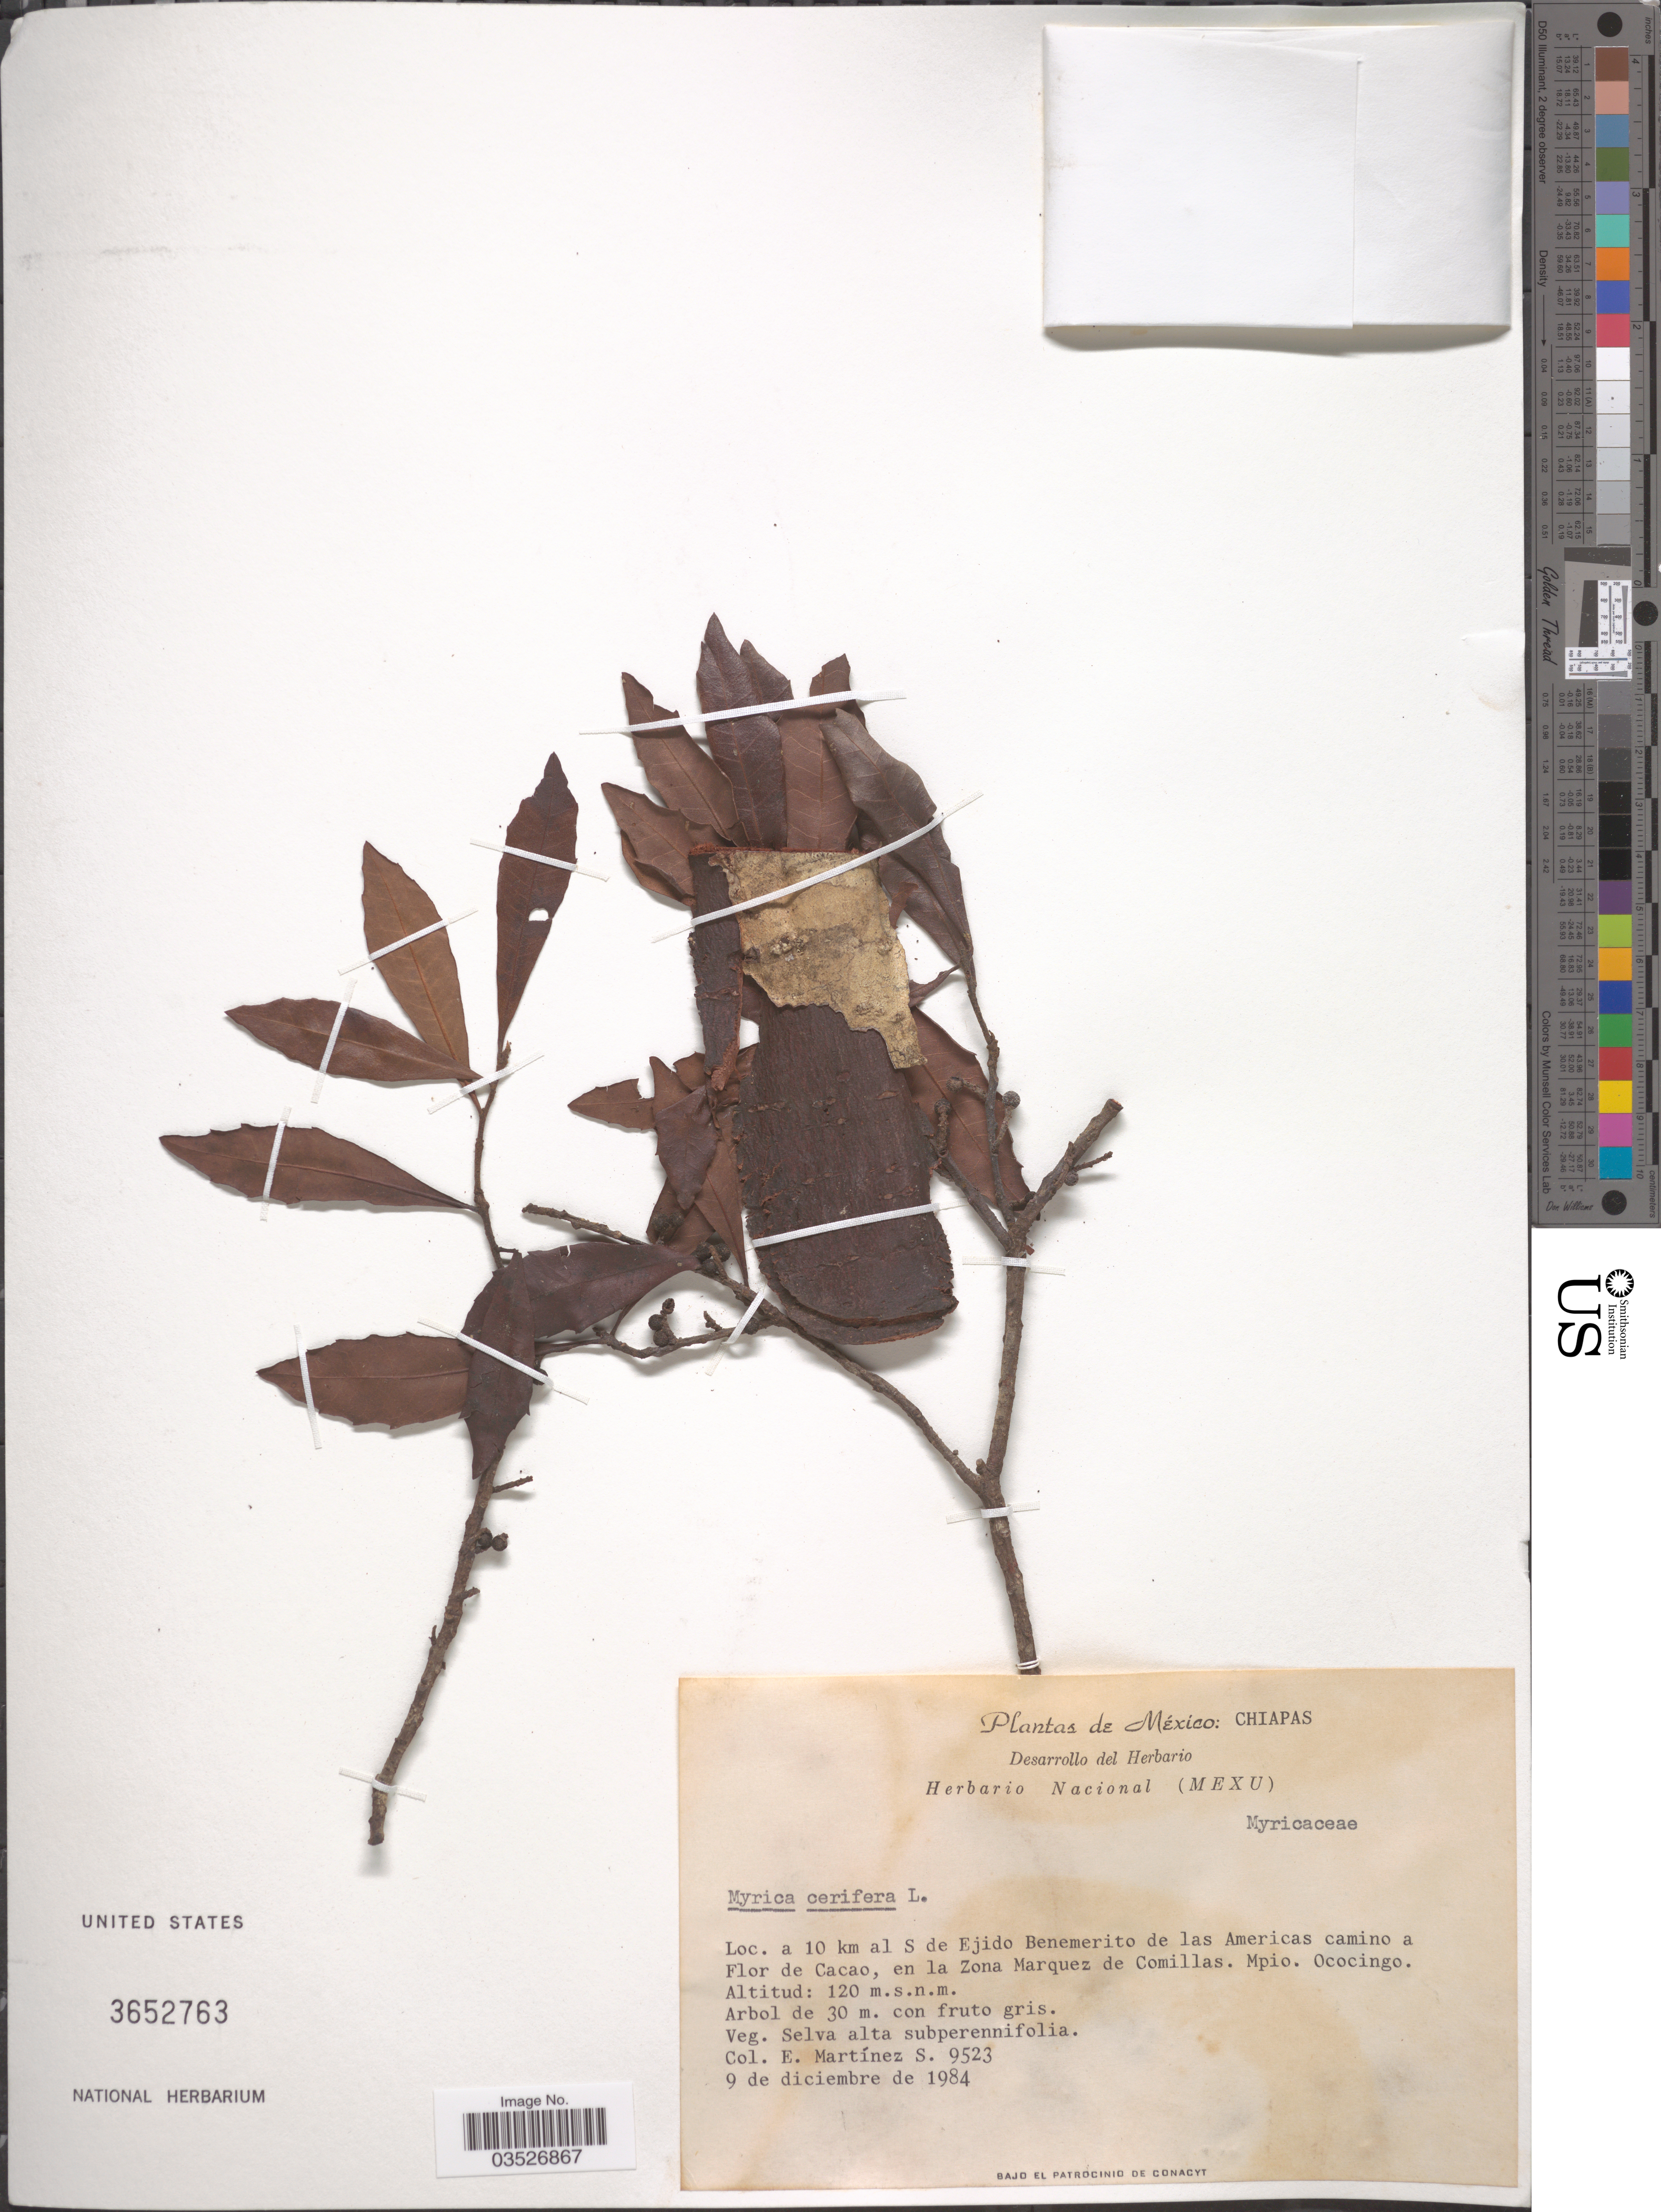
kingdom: Plantae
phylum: Tracheophyta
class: Magnoliopsida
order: Fagales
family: Myricaceae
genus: Morella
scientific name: Morella cerifera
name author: (L.) Small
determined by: Strong, M. T., (US), Smithsonian Institution - National Museum of Natural History (UNITED STATES)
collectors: E. M. Martínez S.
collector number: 9523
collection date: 1984-12-09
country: Mexico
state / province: Chiapas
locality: A 10 km al S de Ejido Benemerito de las Americas camino a Flor de Cacao, en la Zona Marquez de Comillas. Mpio. Ococingo.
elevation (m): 120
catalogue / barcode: US 3652763